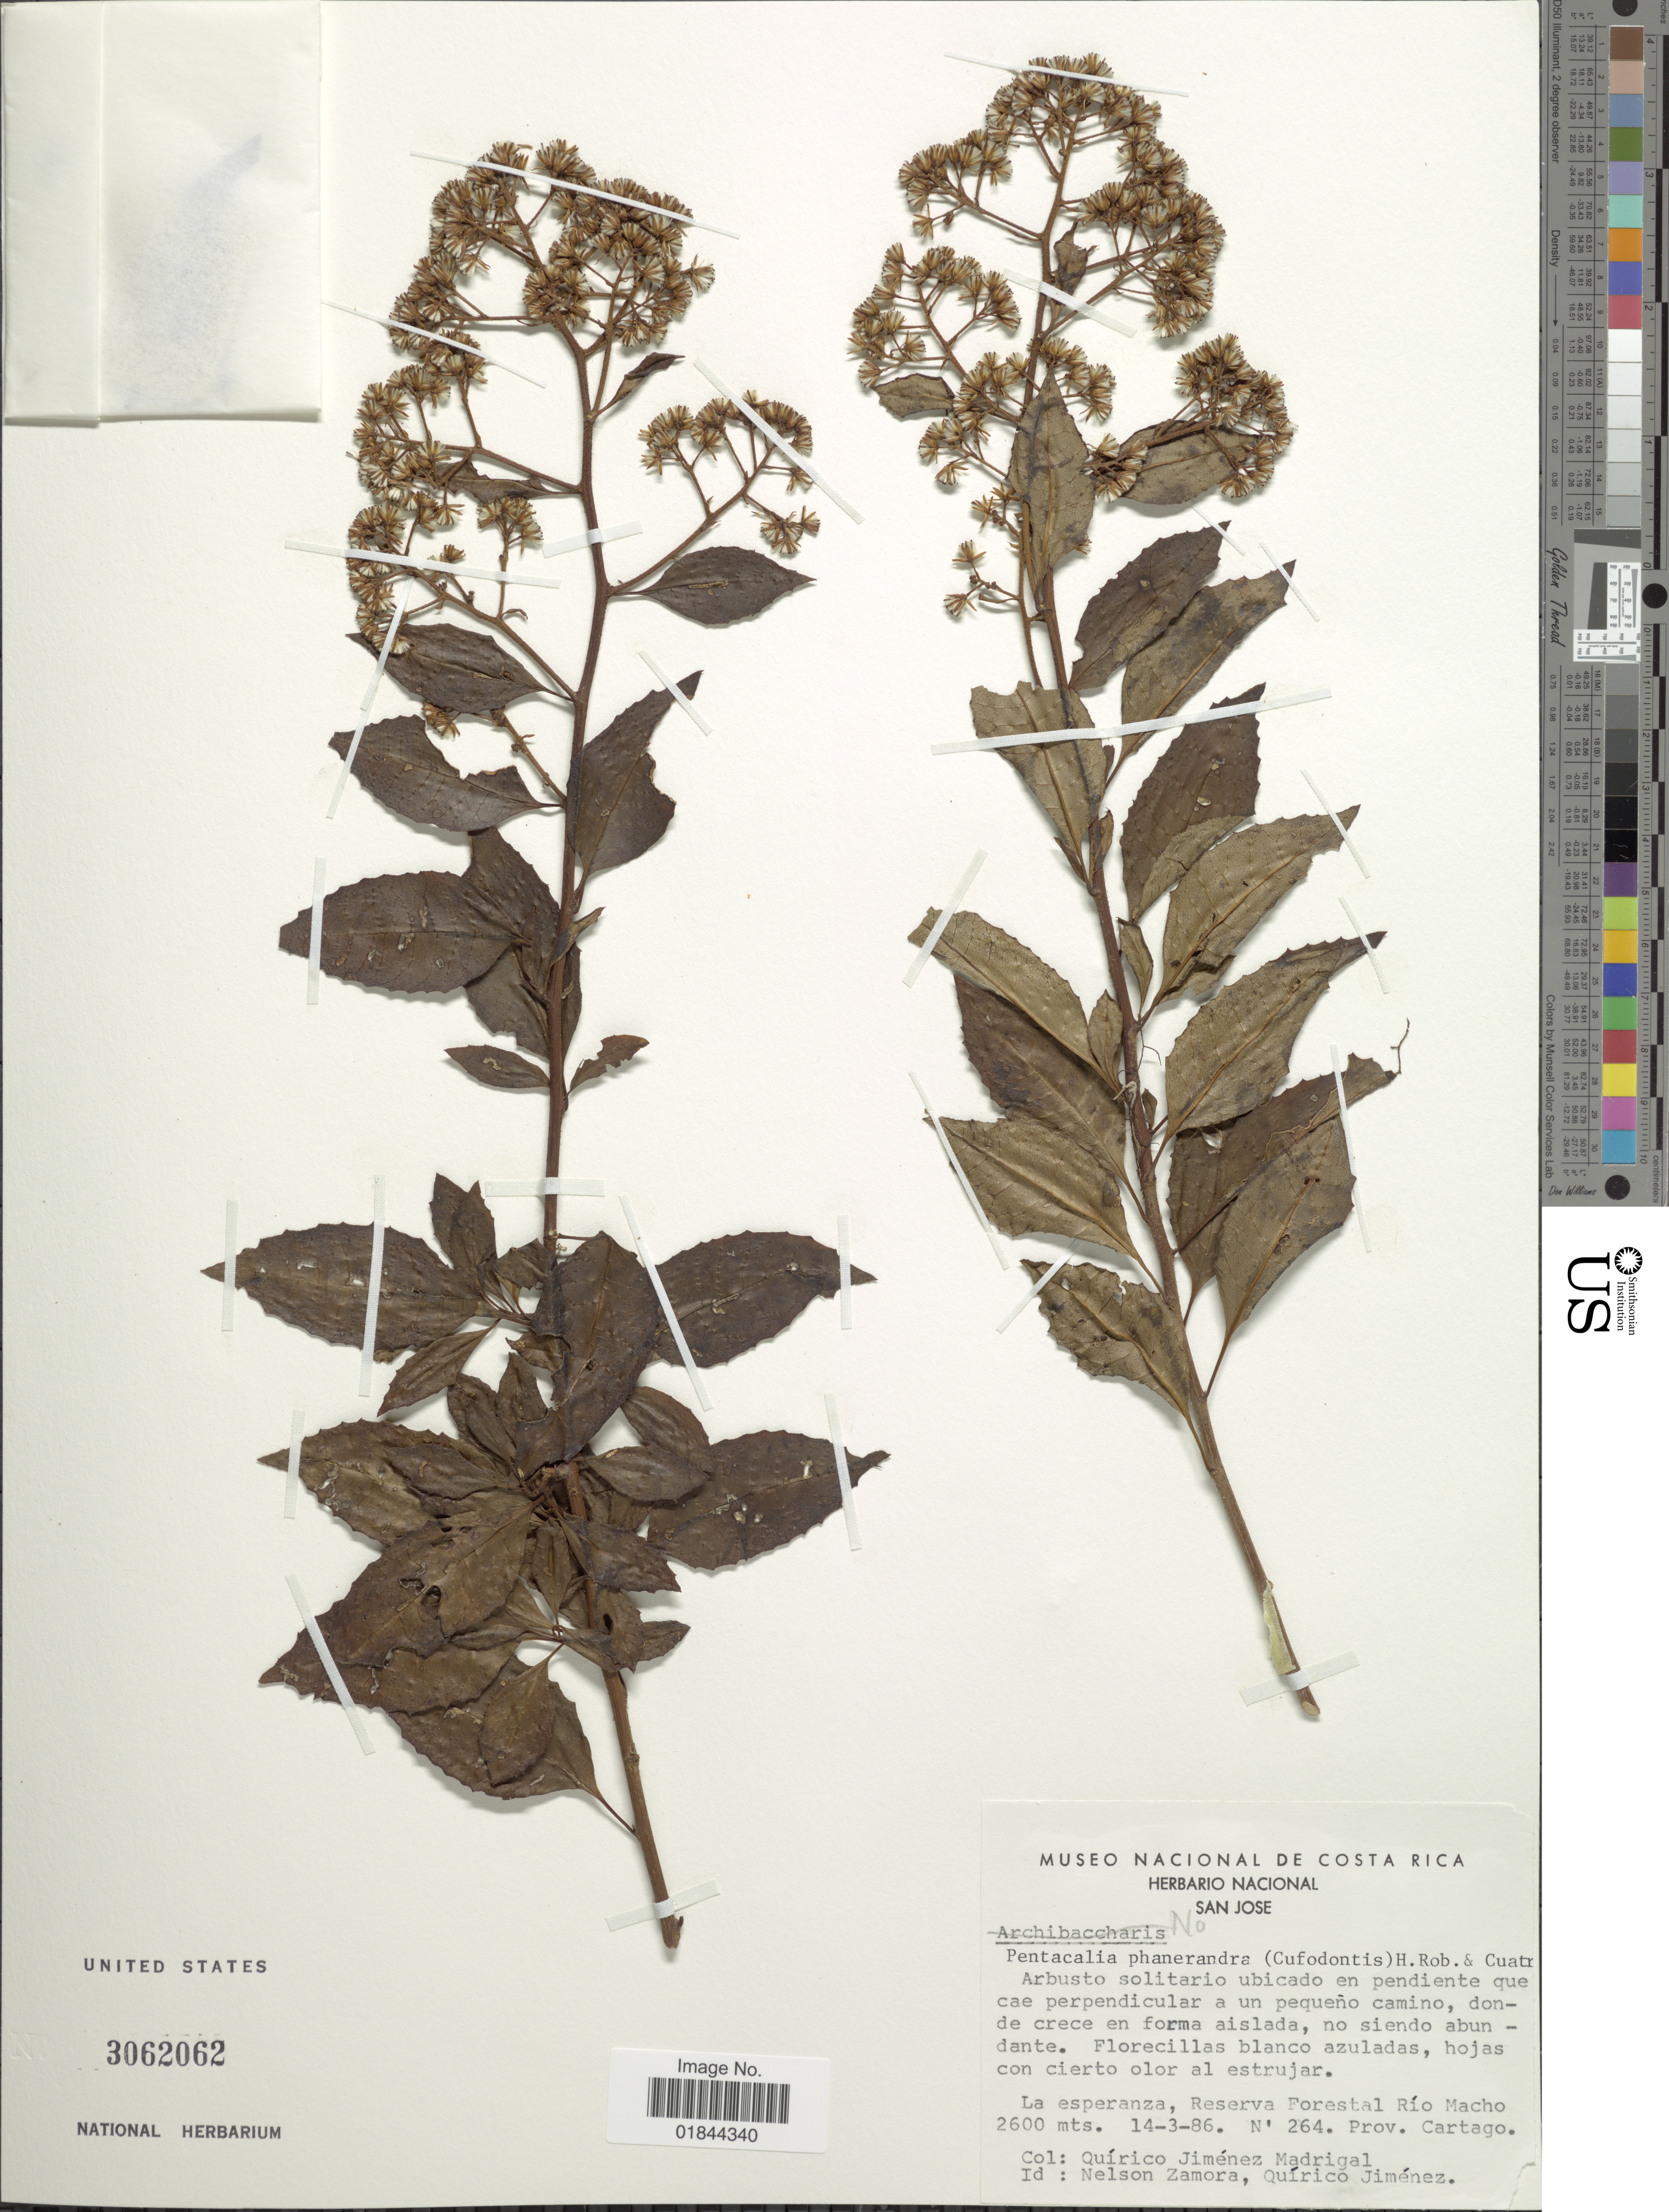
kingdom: Plantae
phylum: Tracheophyta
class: Magnoliopsida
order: Asterales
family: Asteraceae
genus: Pentacalia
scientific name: Pentacalia parasitica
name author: (Hemsl.) H. Rob. & Cuatrec.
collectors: Q. Jiménez Madrigal, N. Zamora & Q. Jiménez Madrigal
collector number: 264*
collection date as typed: Transcribed d/m/y: 14/3/86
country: Costa Rica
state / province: Cartago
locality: La Esperanza, Reserva Forestal Río Macho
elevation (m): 2600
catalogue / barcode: US 3062062